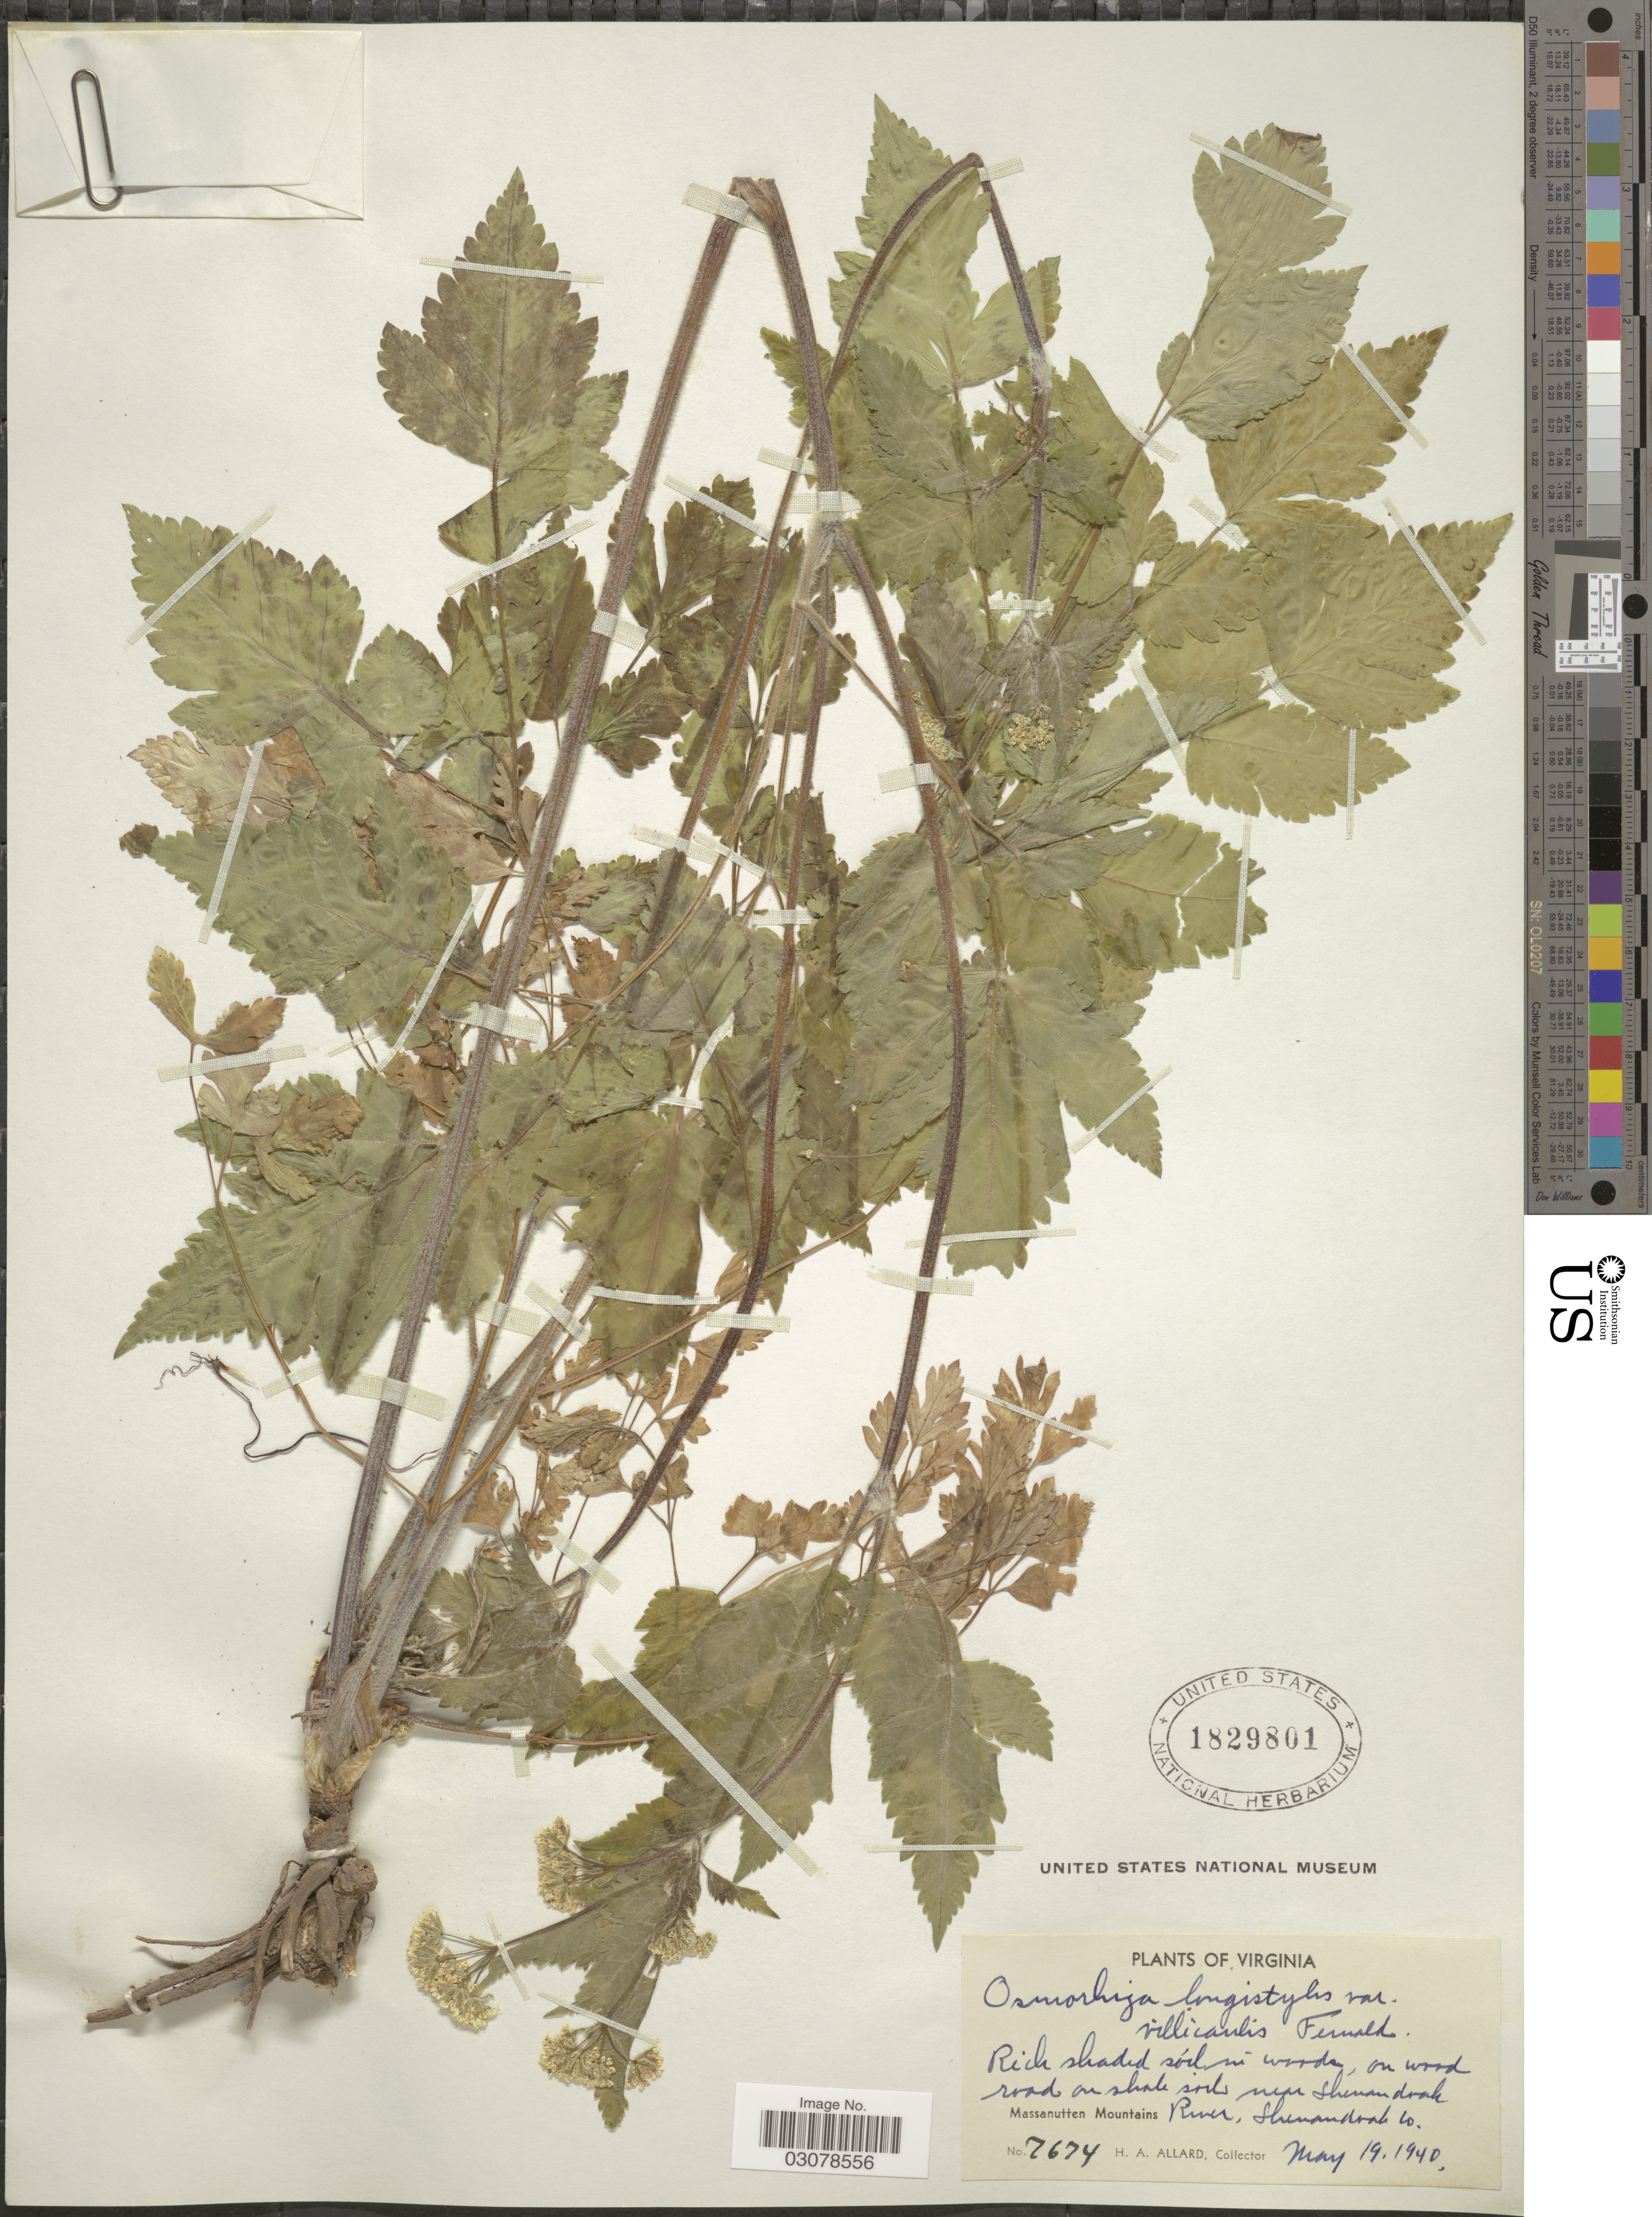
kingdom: Plantae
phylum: Tracheophyta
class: Magnoliopsida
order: Apiales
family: Apiaceae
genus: Osmorhiza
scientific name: Osmorhiza longistylis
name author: (Torr.) DC.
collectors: H. A. Allard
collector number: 7674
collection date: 1940-05-19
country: United States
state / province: Virginia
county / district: Shenandoah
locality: On wood road on shale soils near Shenandoah River, Shenandoah Co. Massanutten Mountains.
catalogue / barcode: US 1829801